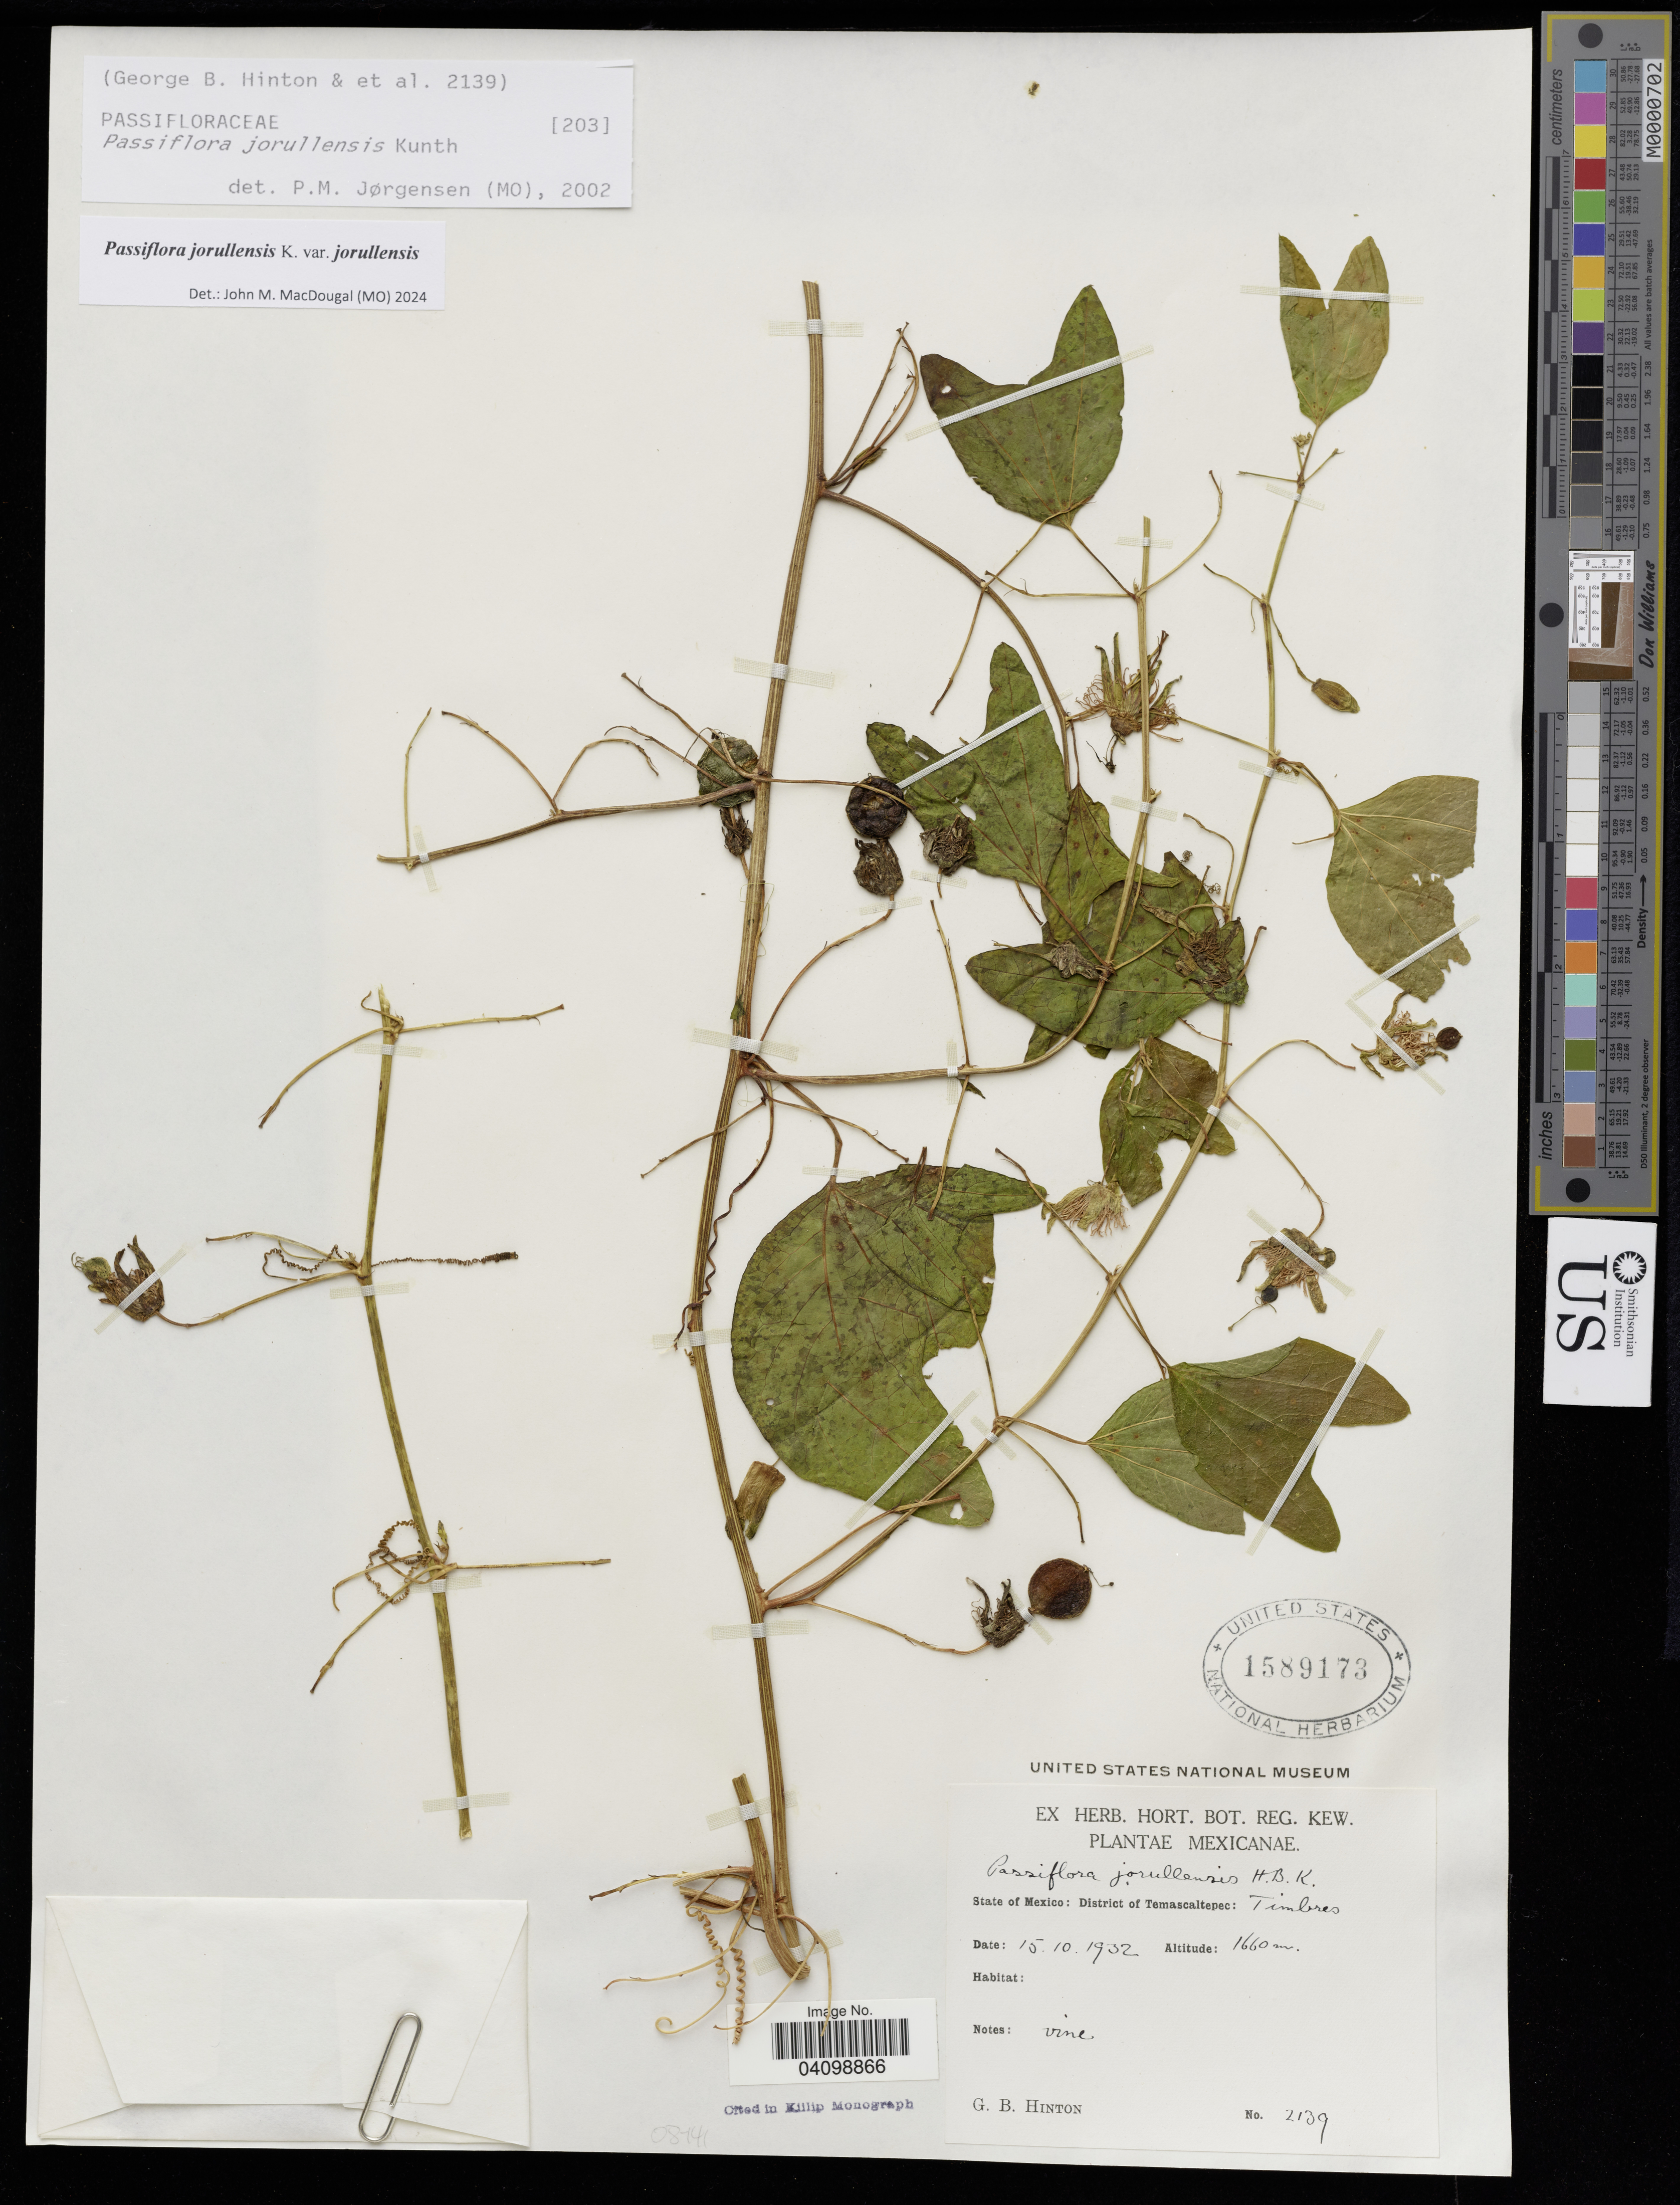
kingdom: Plantae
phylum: Tracheophyta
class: Magnoliopsida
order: Malpighiales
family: Passifloraceae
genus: Passiflora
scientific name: Passiflora jorullensis var. jorullensis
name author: Kunth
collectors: G. B. Hinton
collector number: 2139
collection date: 1932-10-15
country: Mexico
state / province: México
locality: District of Temascaltepec.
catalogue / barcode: US 1589173